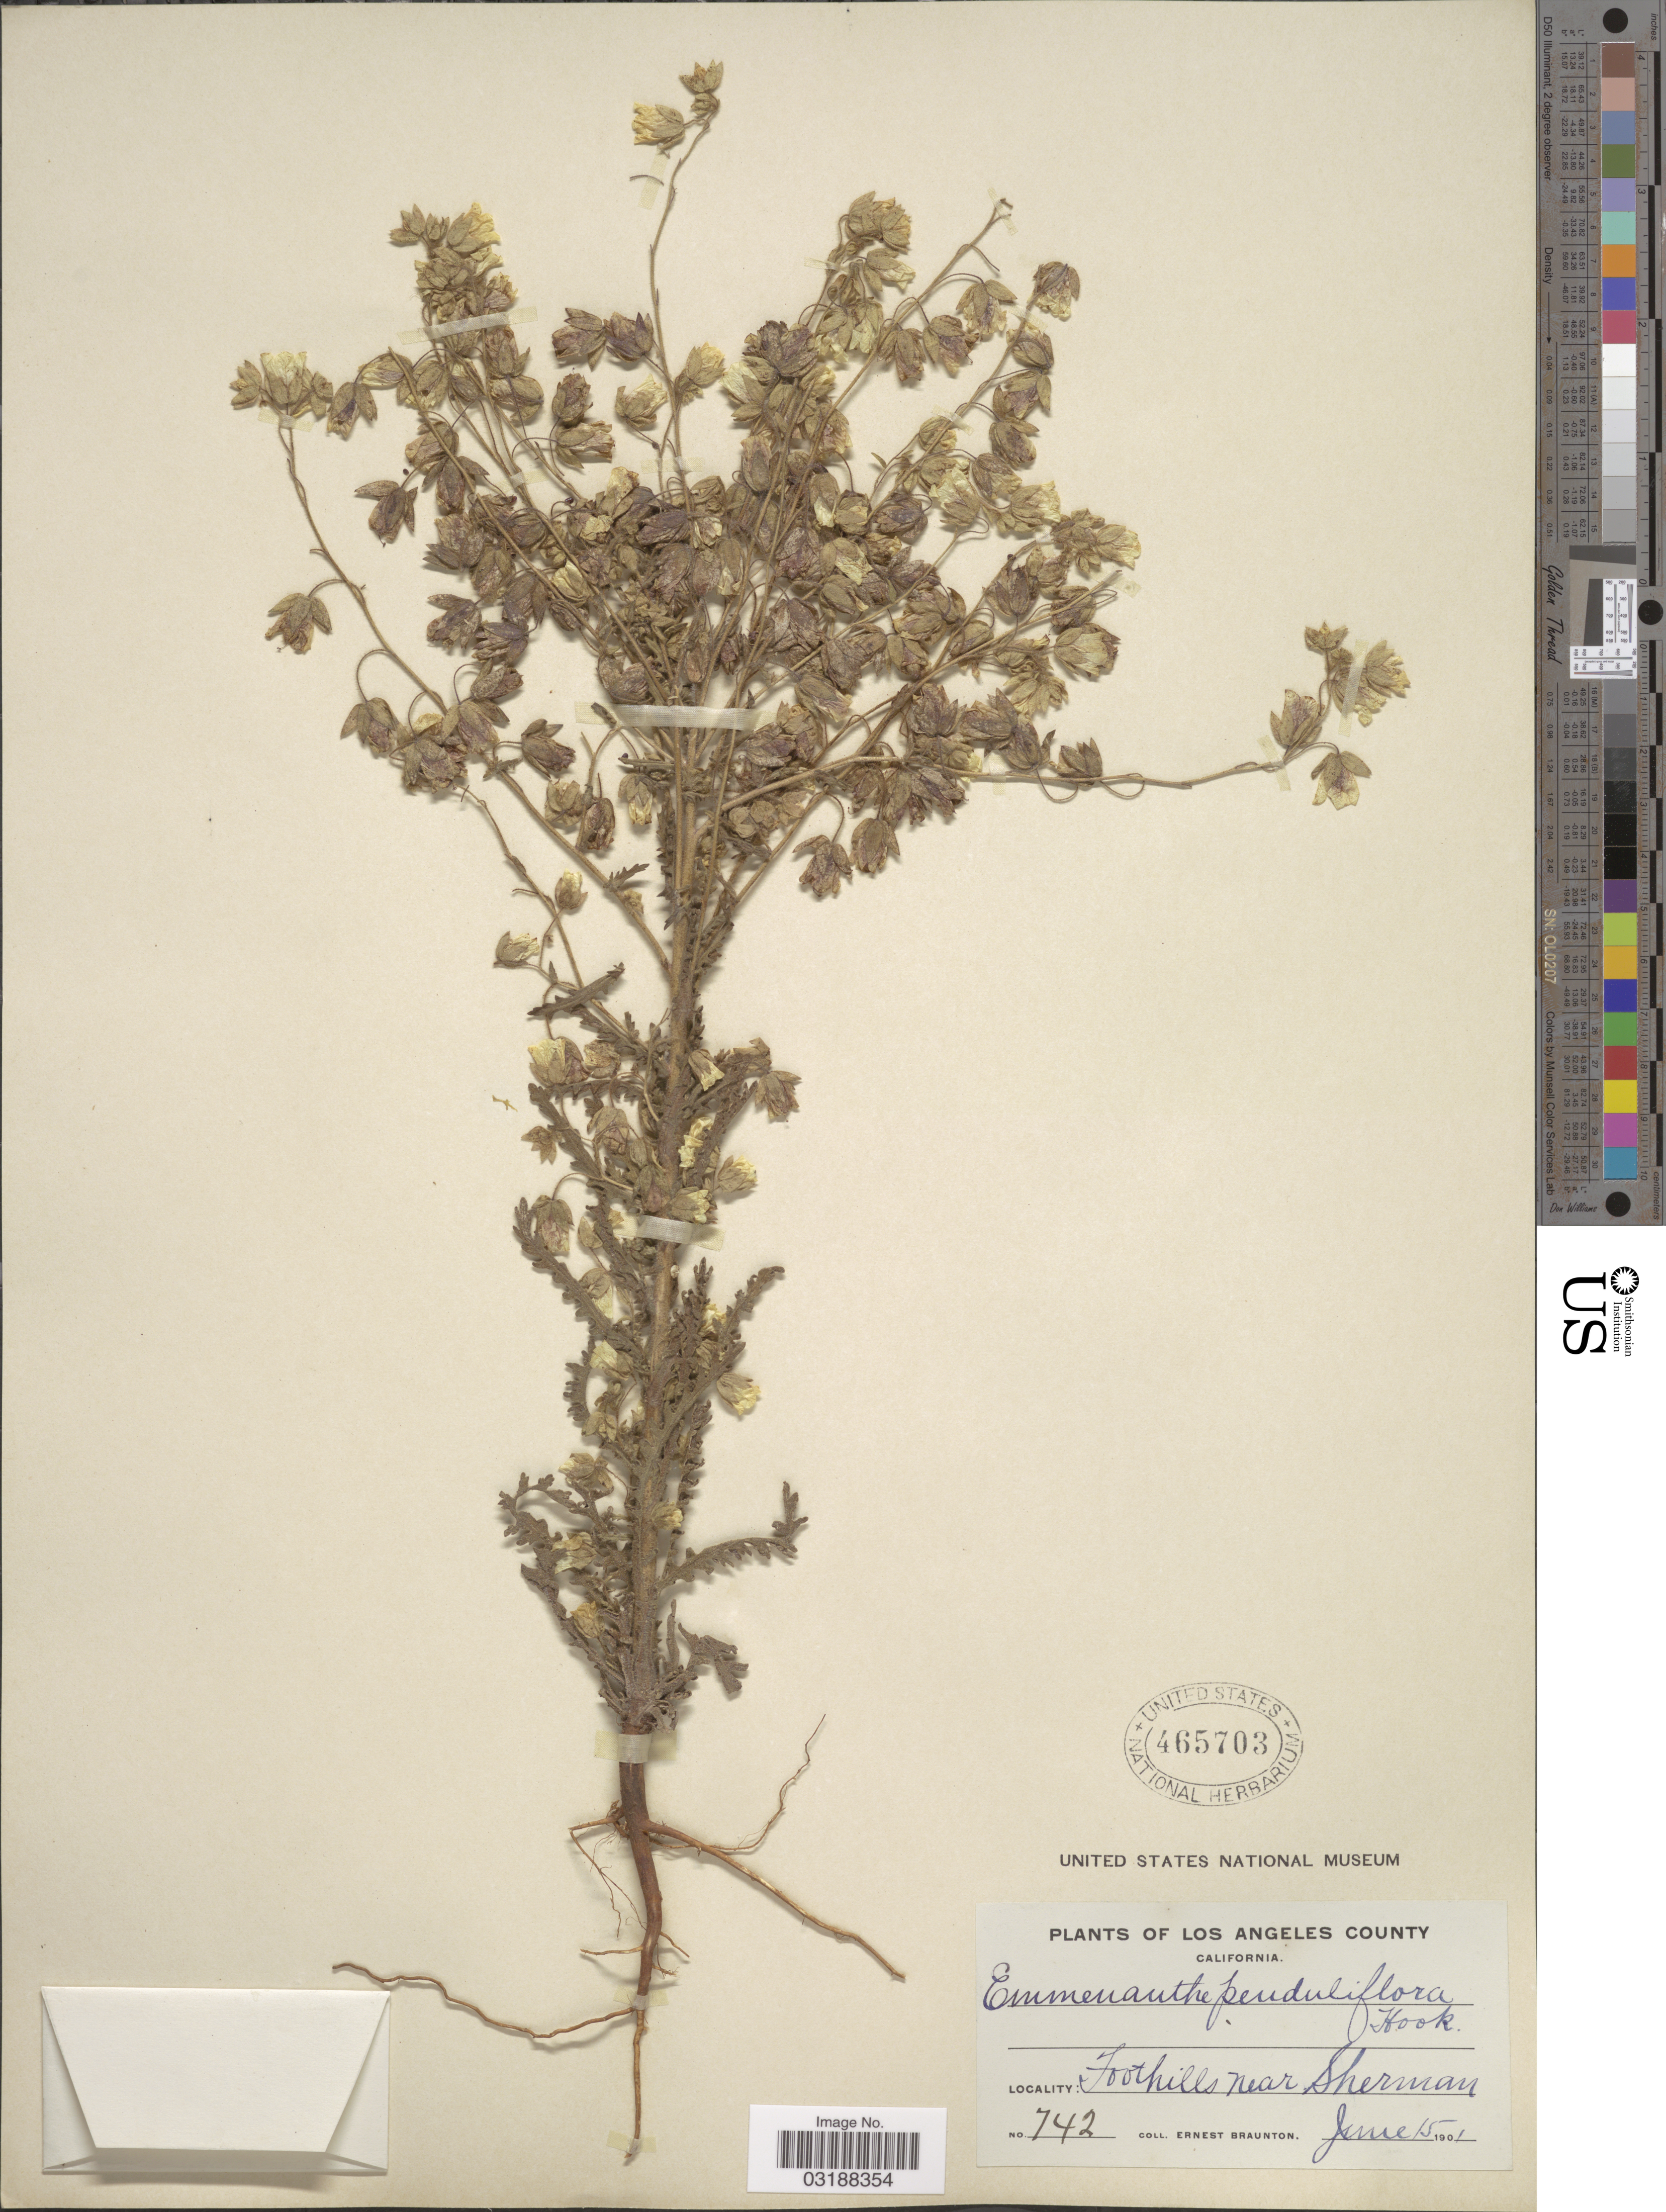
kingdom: Plantae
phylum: Tracheophyta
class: Magnoliopsida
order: Boraginales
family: Hydrophyllaceae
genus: Emmenanthe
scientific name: Emmenanthe penduliflora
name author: Benth.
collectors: E. Braunton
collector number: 742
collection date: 1901-06-15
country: United States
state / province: California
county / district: Los Angeles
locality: Los Angeles County. Foothills near Sherman.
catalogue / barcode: US 465703